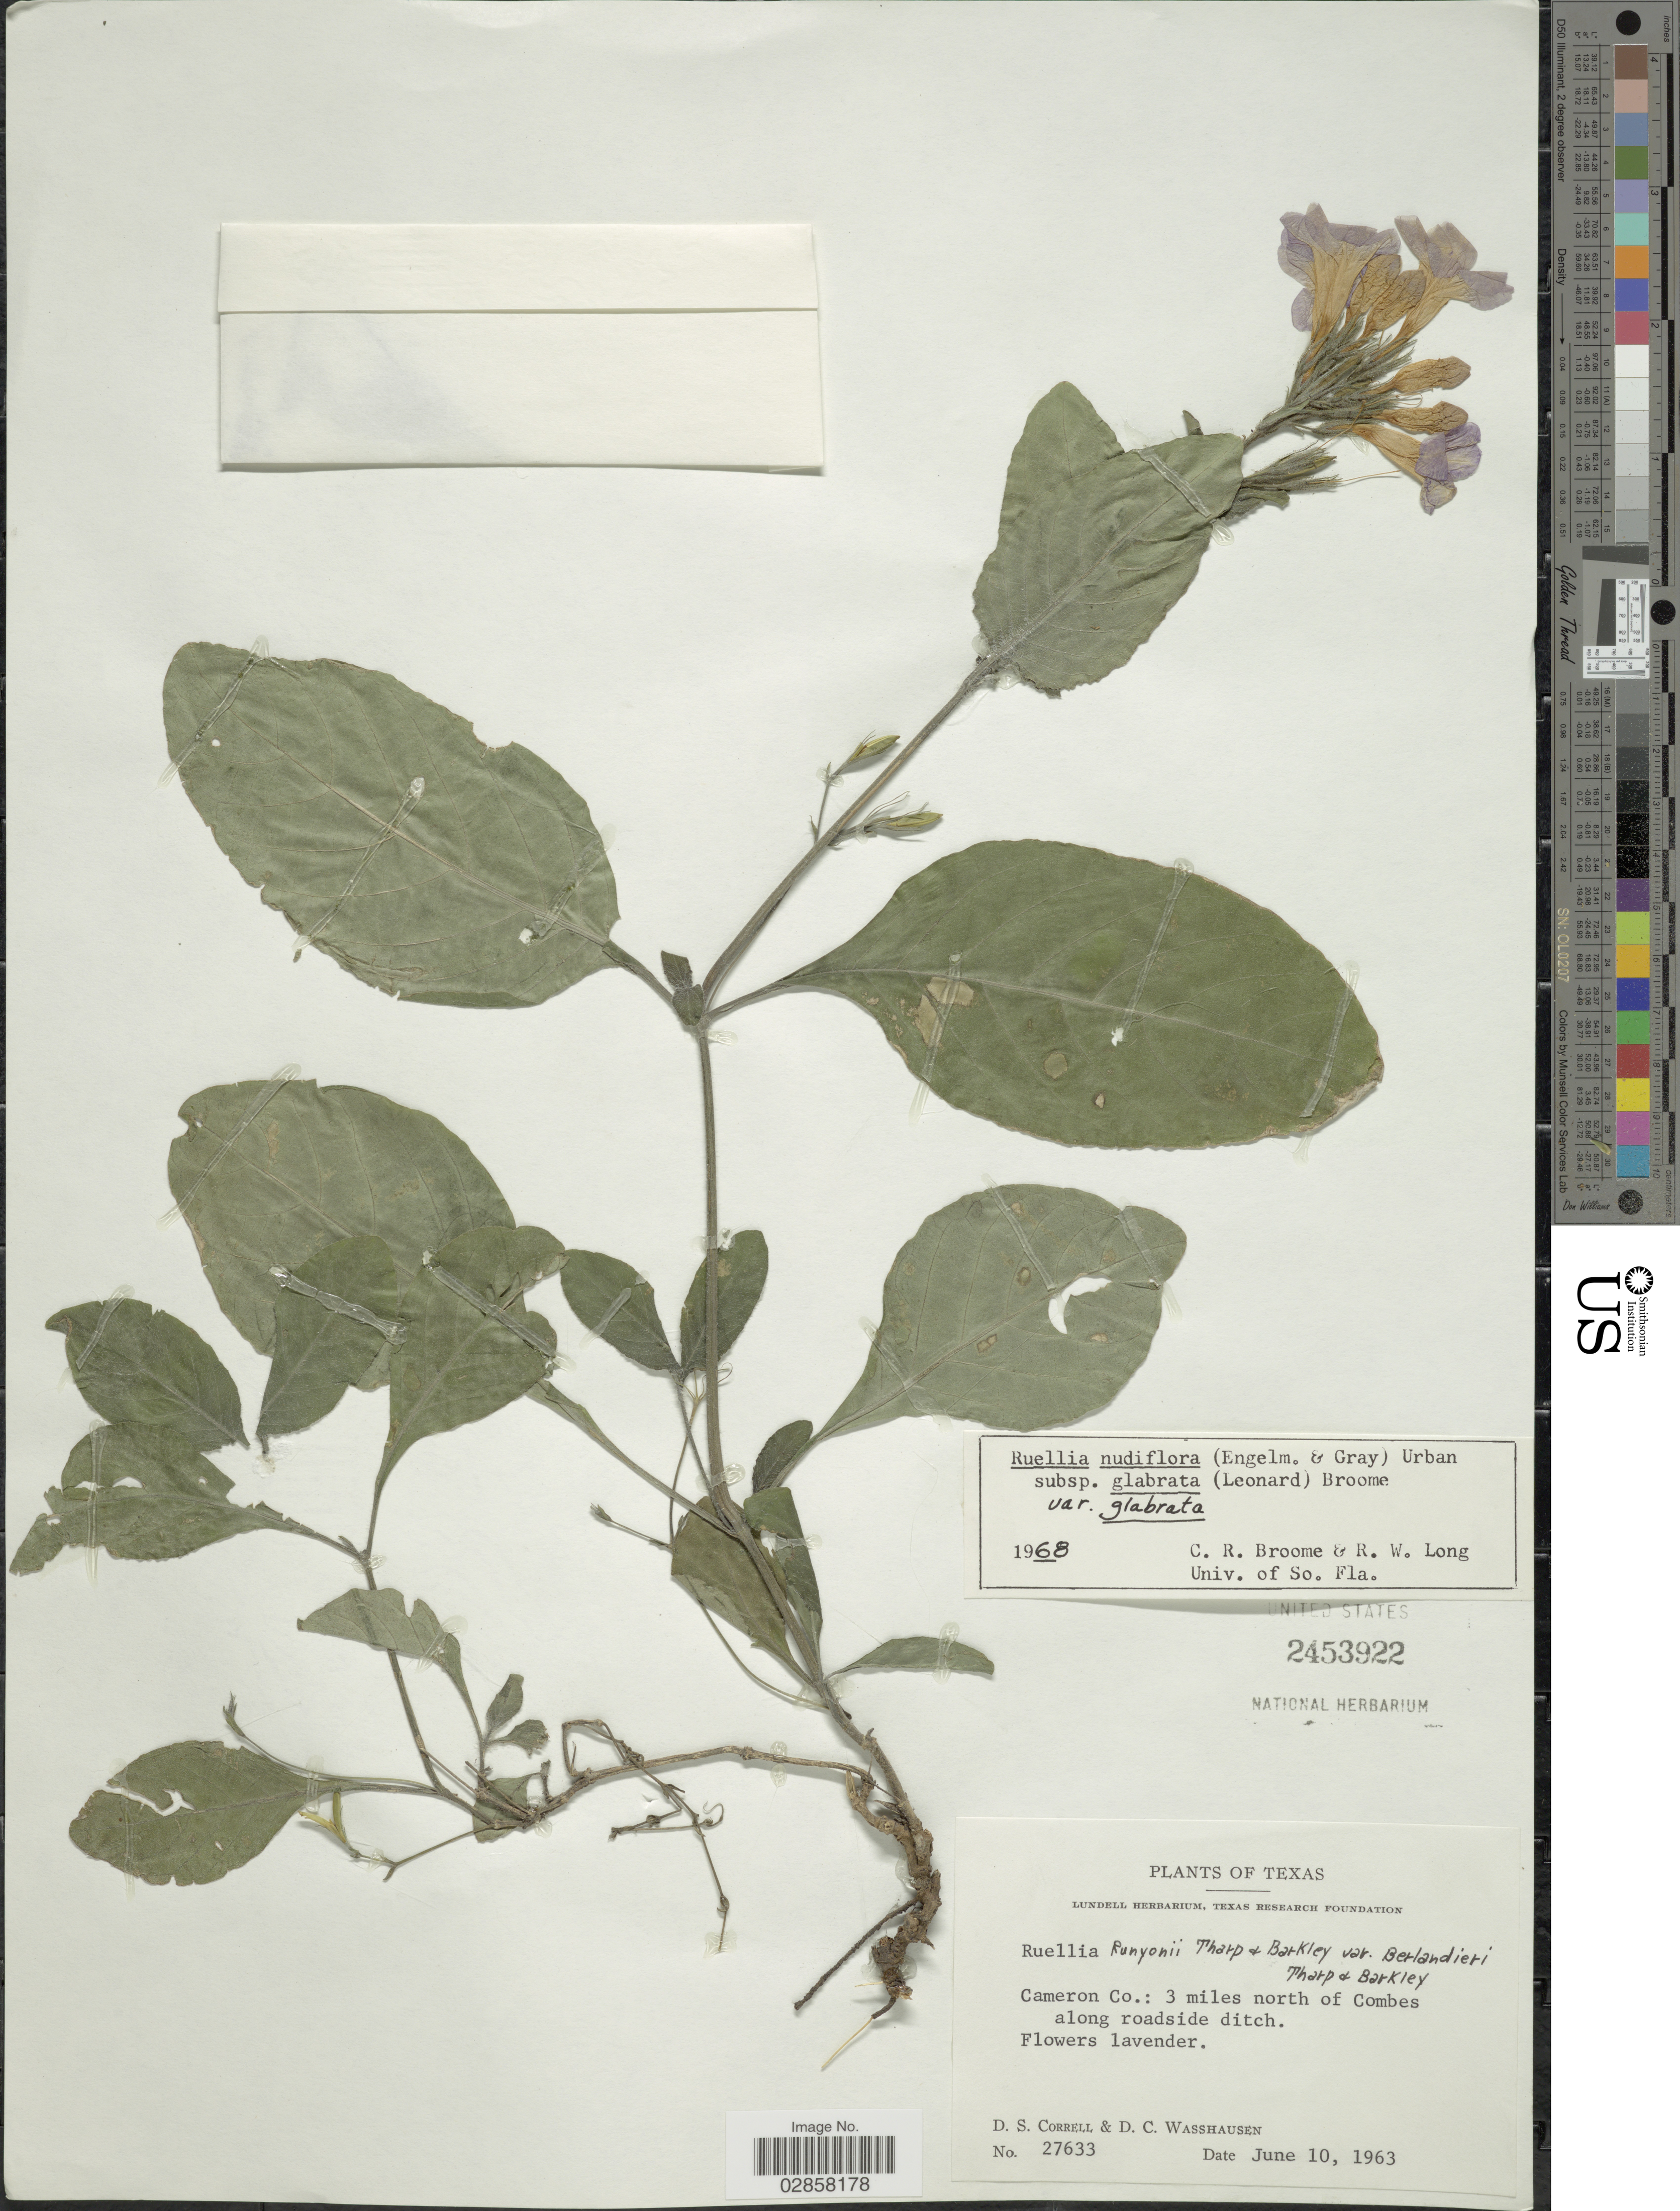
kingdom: Plantae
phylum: Tracheophyta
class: Magnoliopsida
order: Lamiales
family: Acanthaceae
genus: Ruellia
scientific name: Ruellia runyonii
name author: Tharp & F.A. Barkley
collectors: D. S. Correll & D. C. Wasshausen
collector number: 27633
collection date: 1963-06-10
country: United States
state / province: Texas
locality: Cameron Co.: 3 miles north of Combes along roadside ditch.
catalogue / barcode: US 2453922